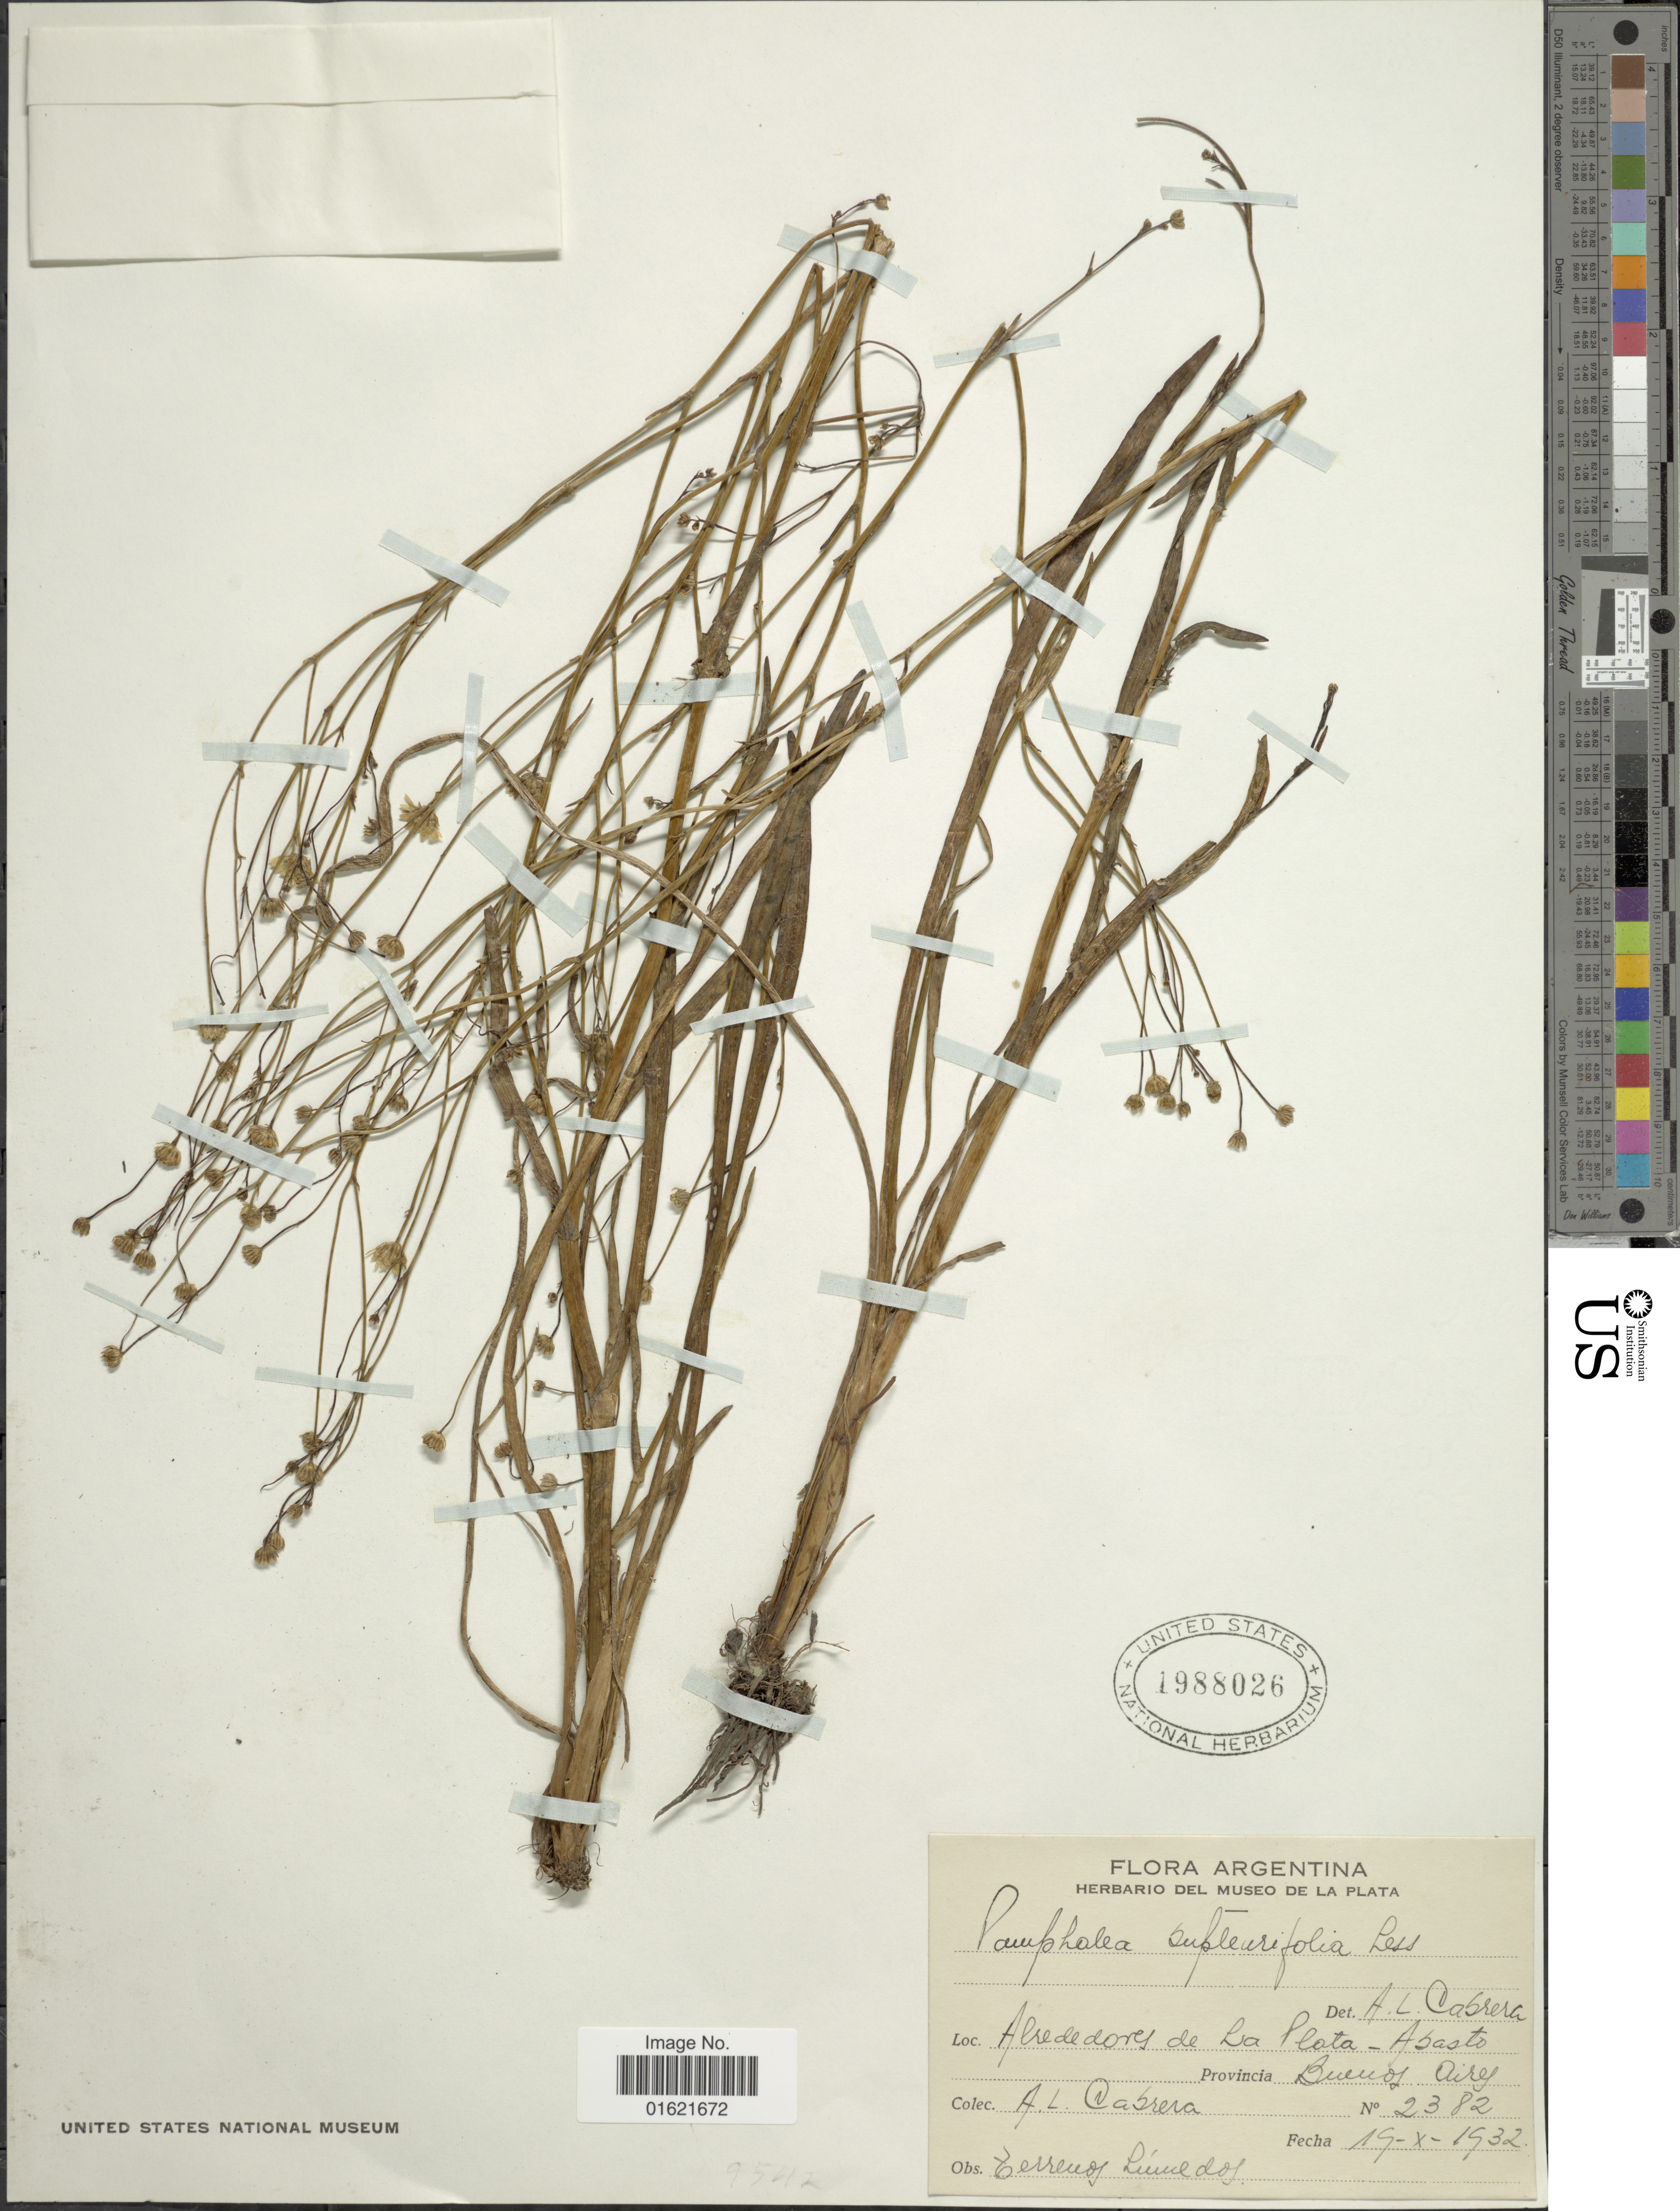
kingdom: Plantae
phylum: Tracheophyta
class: Magnoliopsida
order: Asterales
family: Asteraceae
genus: Panphalea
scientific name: Panphalea bupleurifolia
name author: Less.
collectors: A. L. Cabrera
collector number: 2382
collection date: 1932-10-19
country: Argentina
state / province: Buenos Aires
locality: Alrededores de La Plata - Abasto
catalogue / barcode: US 1988026